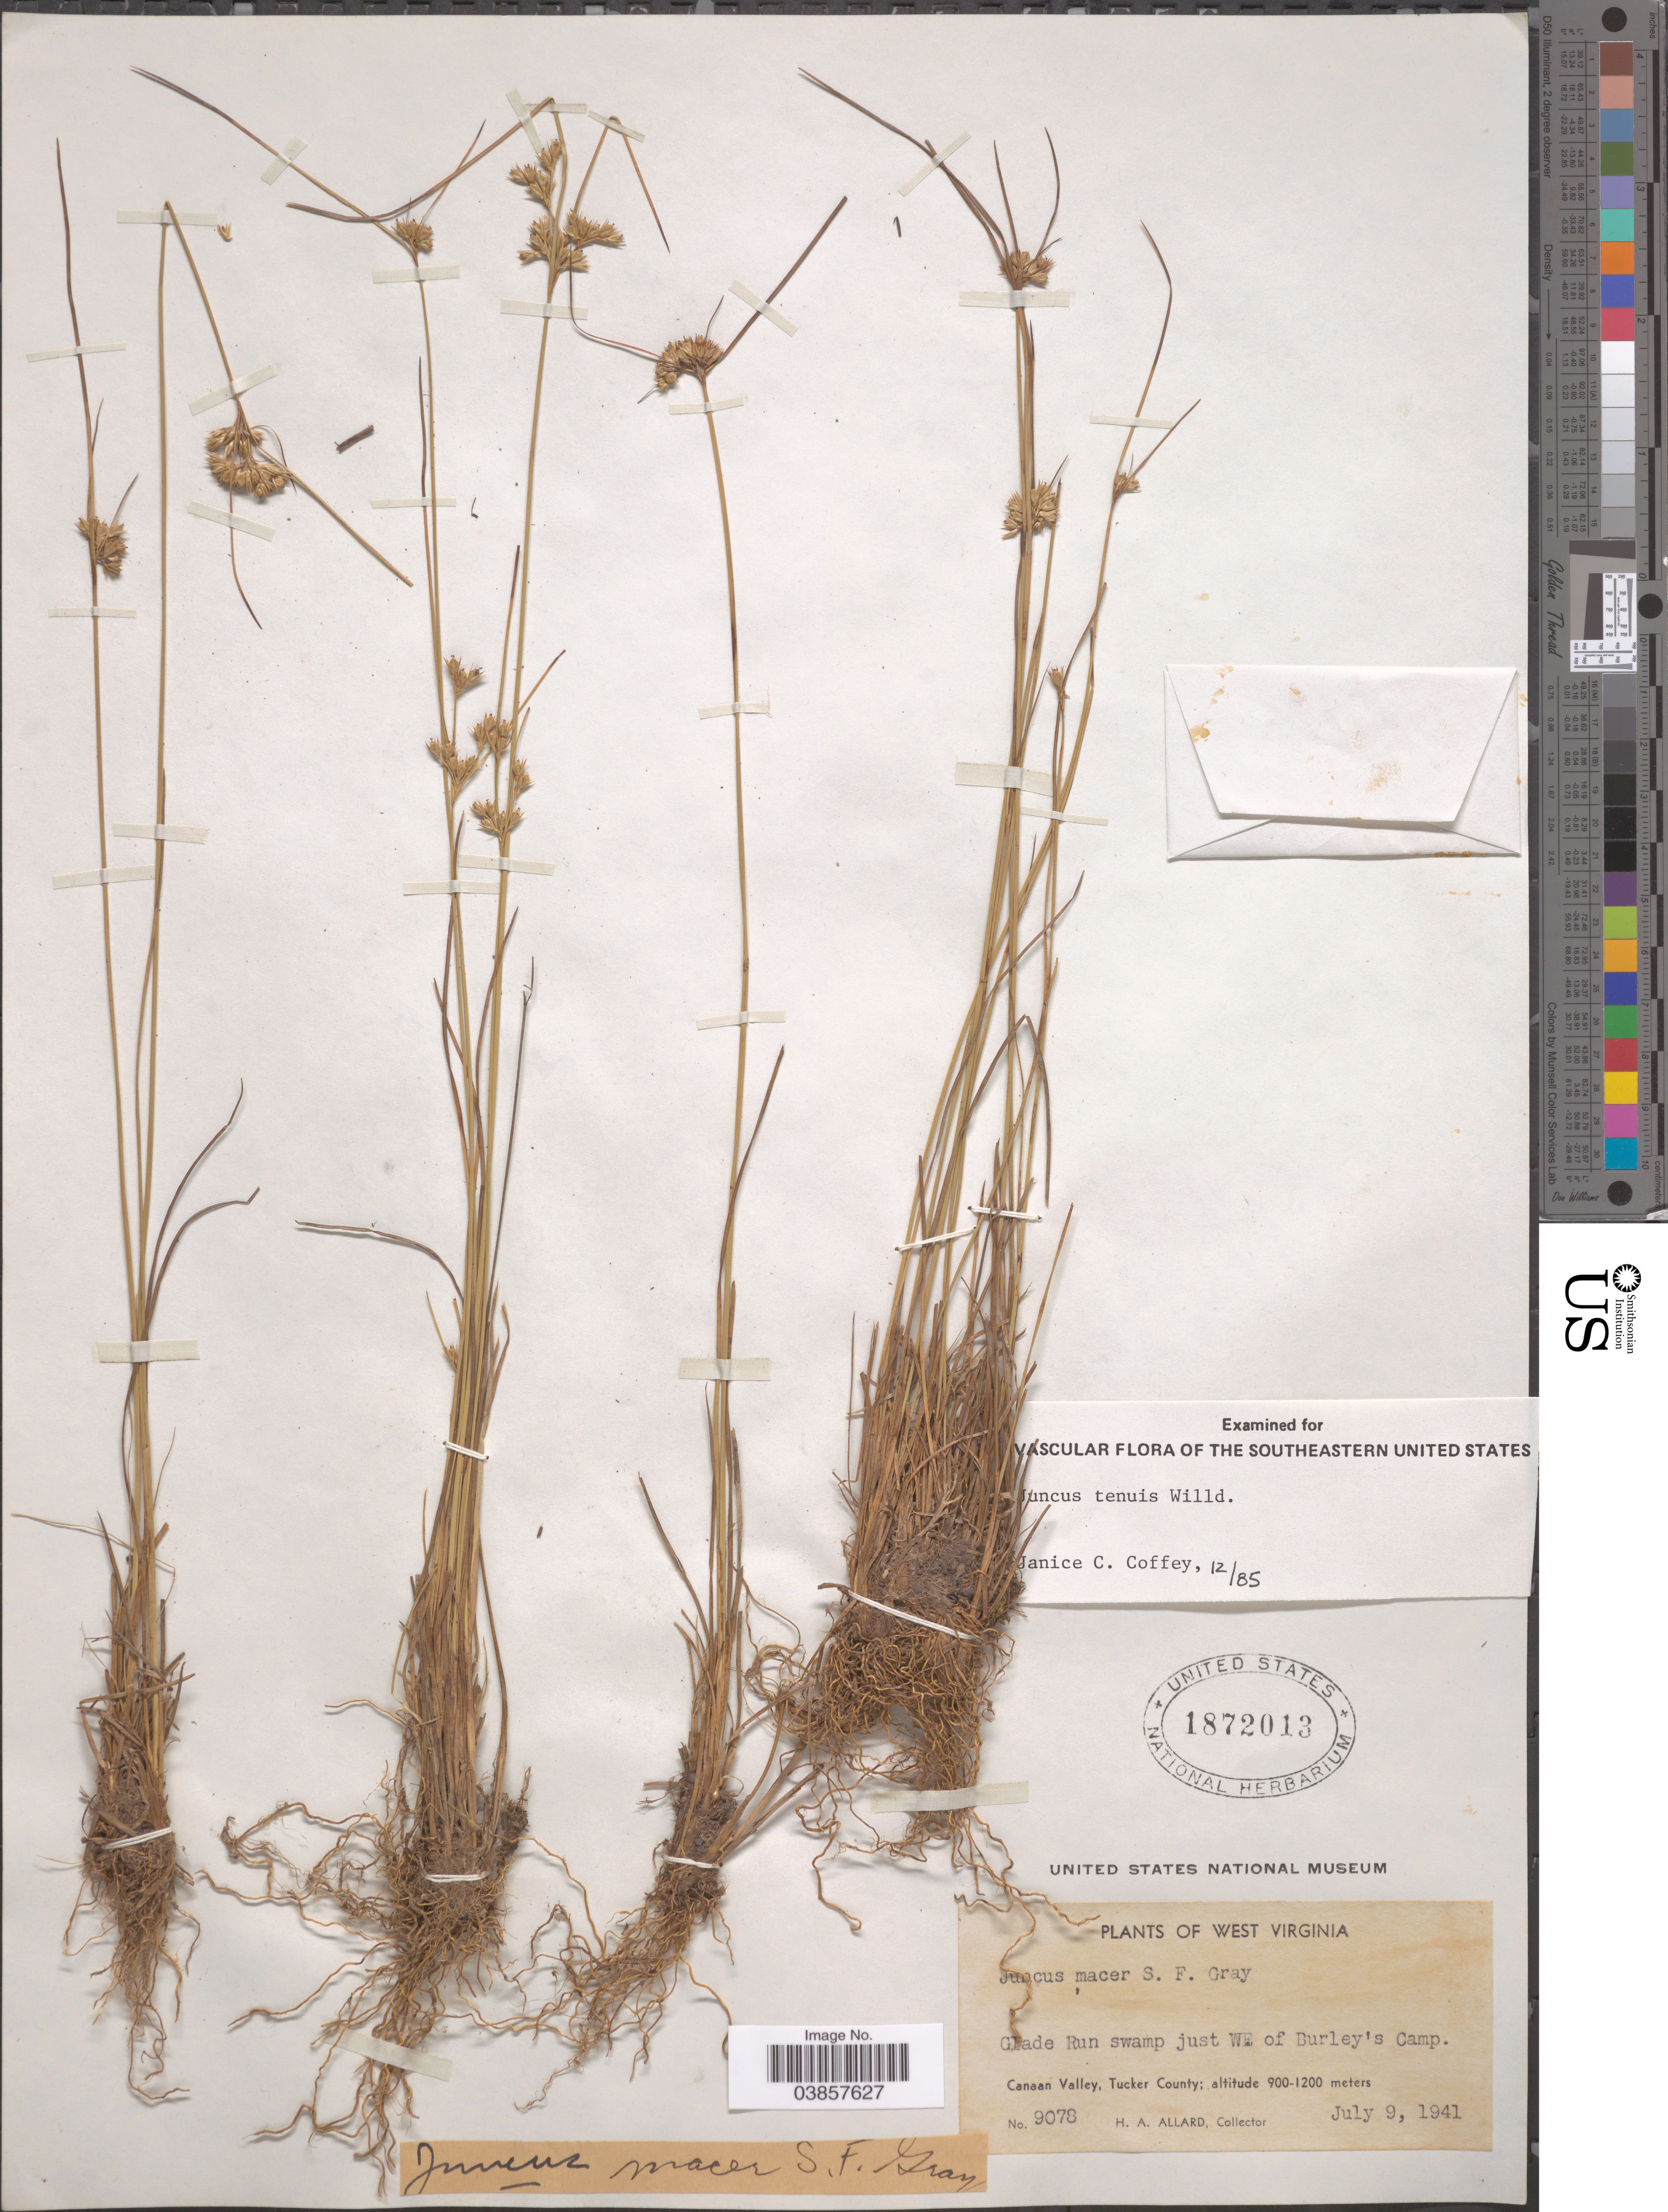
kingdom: Plantae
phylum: Tracheophyta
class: Liliopsida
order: Poales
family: Juncaceae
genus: Juncus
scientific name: Juncus tenuis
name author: Willd.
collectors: H. A. Allard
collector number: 9078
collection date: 1941-07-09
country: United States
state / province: West Virginia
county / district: Tucker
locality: Glade Run swamp just WE of Burley's Camp. Canaan Valley, Tucker County.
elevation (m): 900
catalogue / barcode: US 1872013